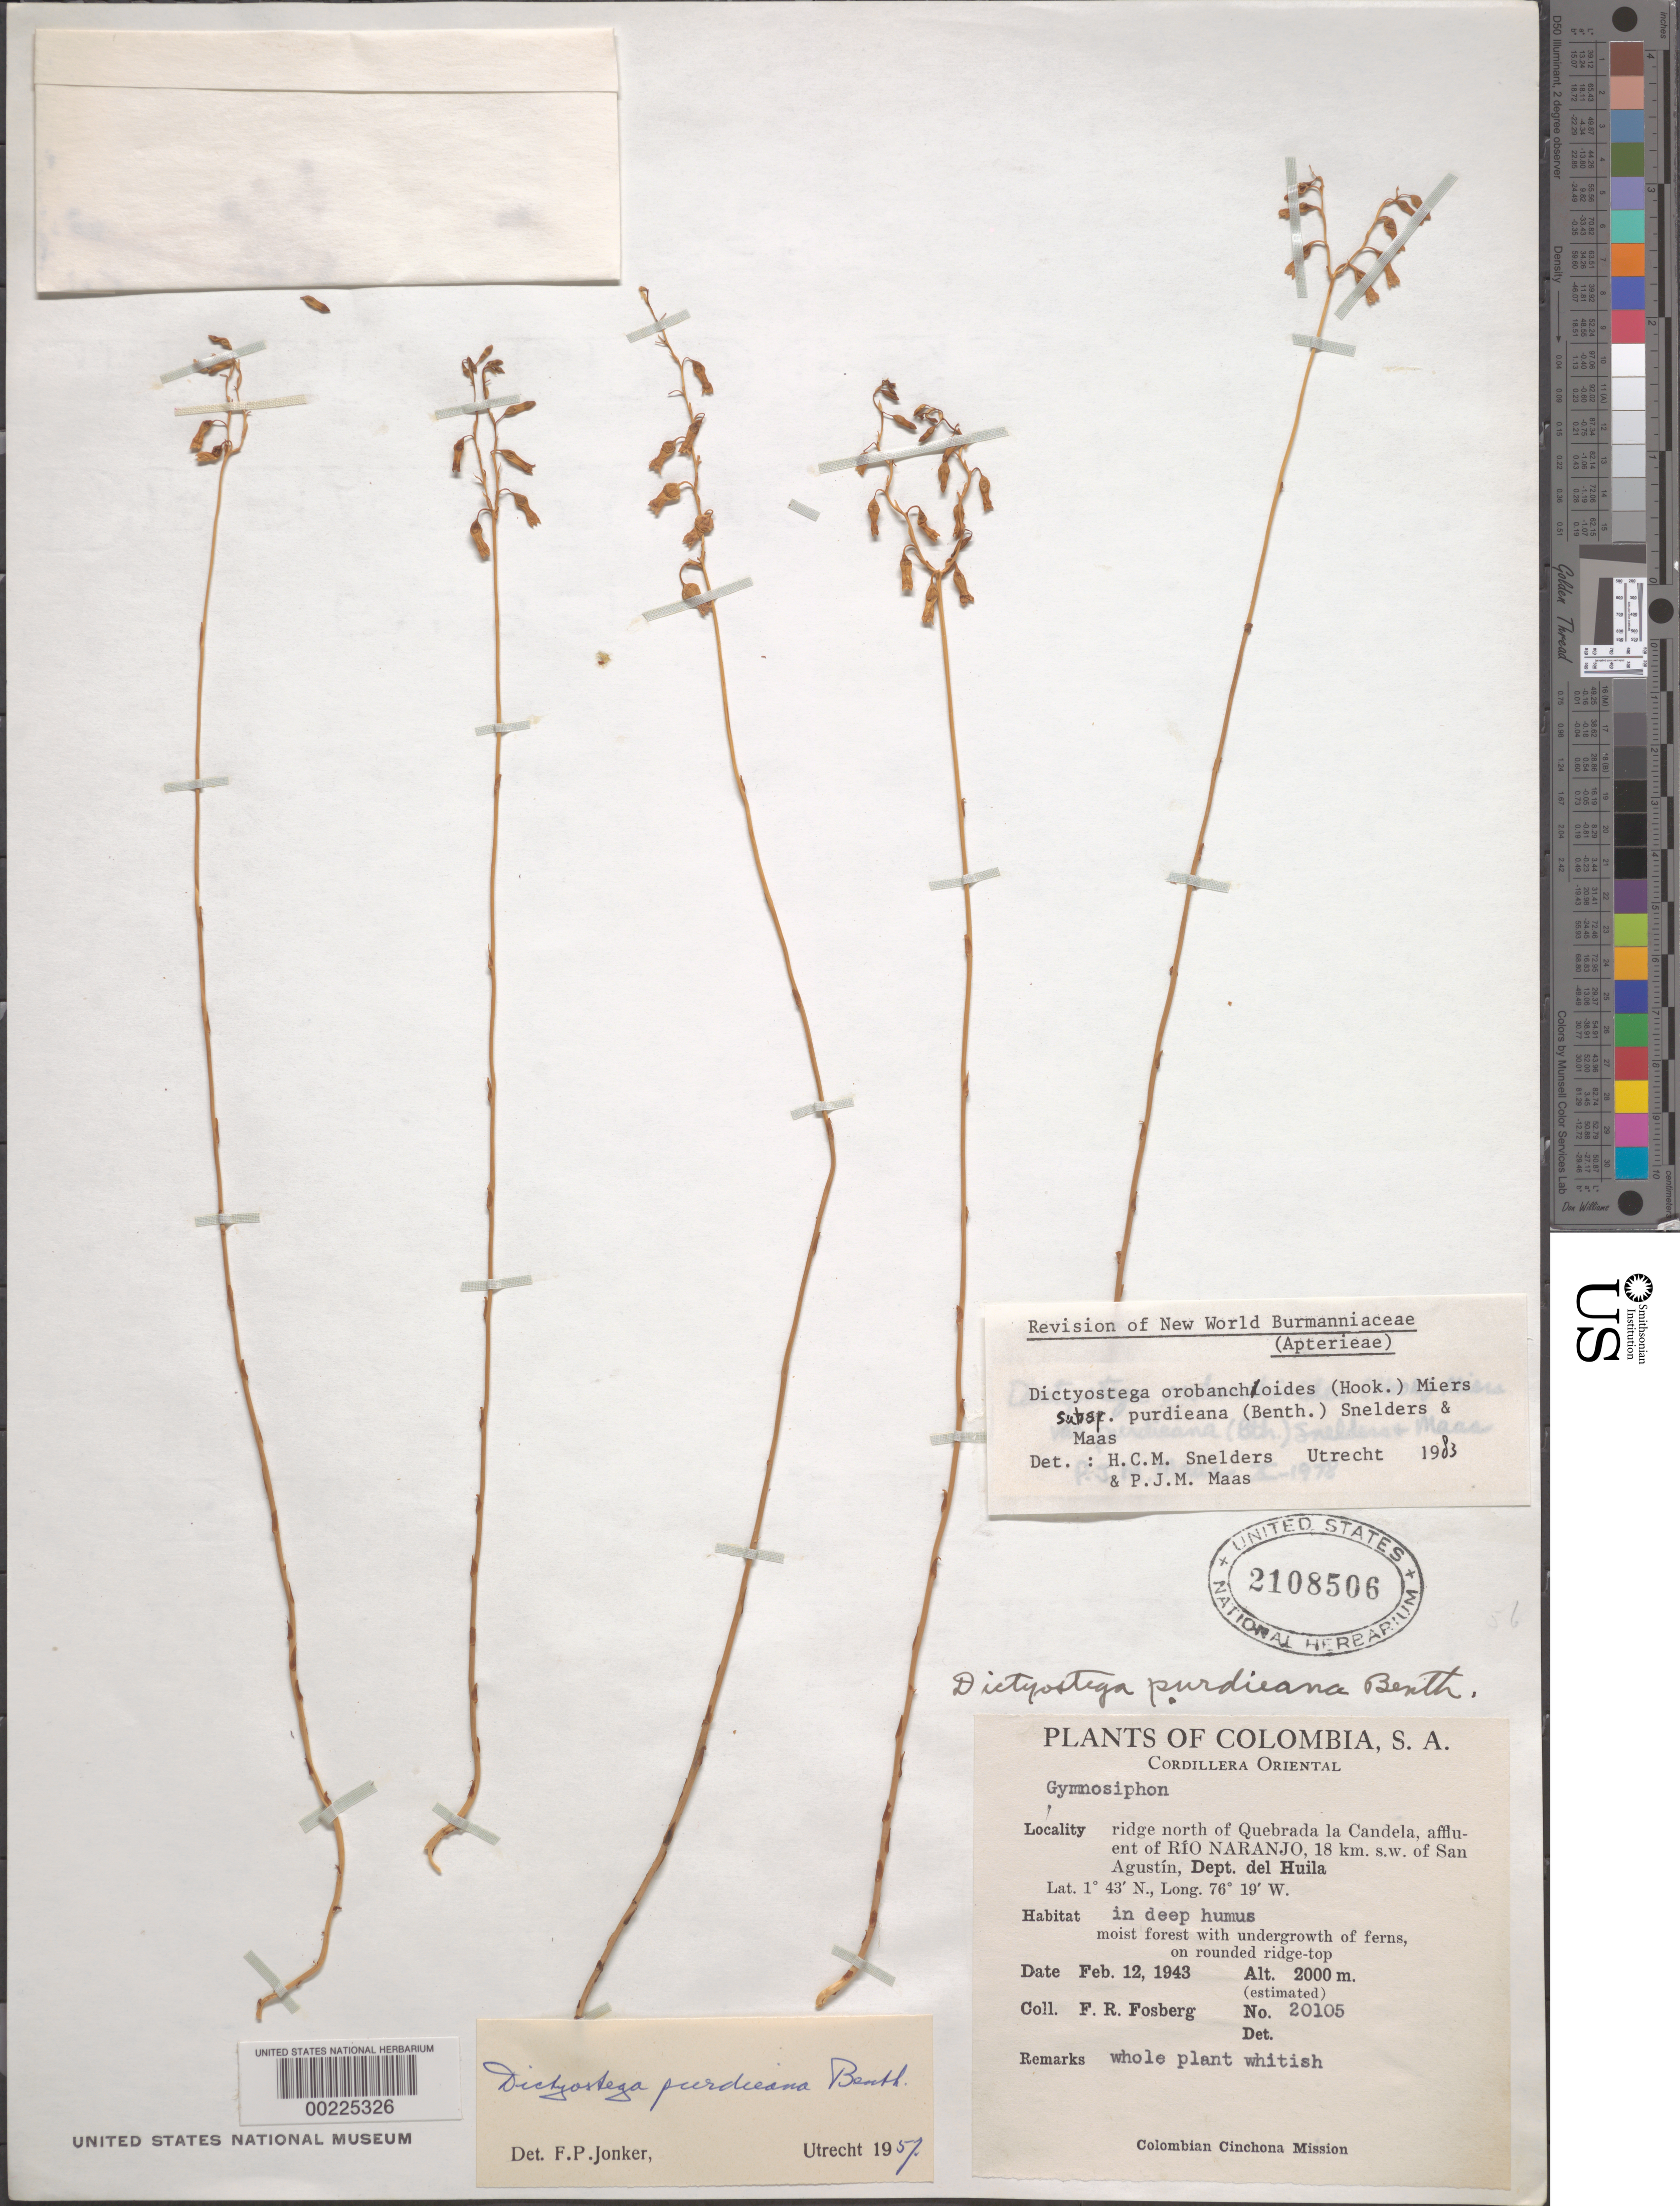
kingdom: Plantae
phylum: Tracheophyta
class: Liliopsida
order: Dioscoreales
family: Burmanniaceae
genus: Dictyostega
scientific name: Dictyostega orobanchoides subsp. purdieana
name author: (Benth.) Snelders & Maas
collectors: F. R. Fosberg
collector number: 20105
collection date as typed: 12 Feb 1943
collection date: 1943-02-12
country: Colombia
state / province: Huila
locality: Ridge N of Quebrada La Candela, affluent of Rio Naranjo, 18 km SW of San Agustin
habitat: In deep humus; moist forest w/undergrowth of ferns, ridge top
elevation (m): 2000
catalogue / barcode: US 2108506